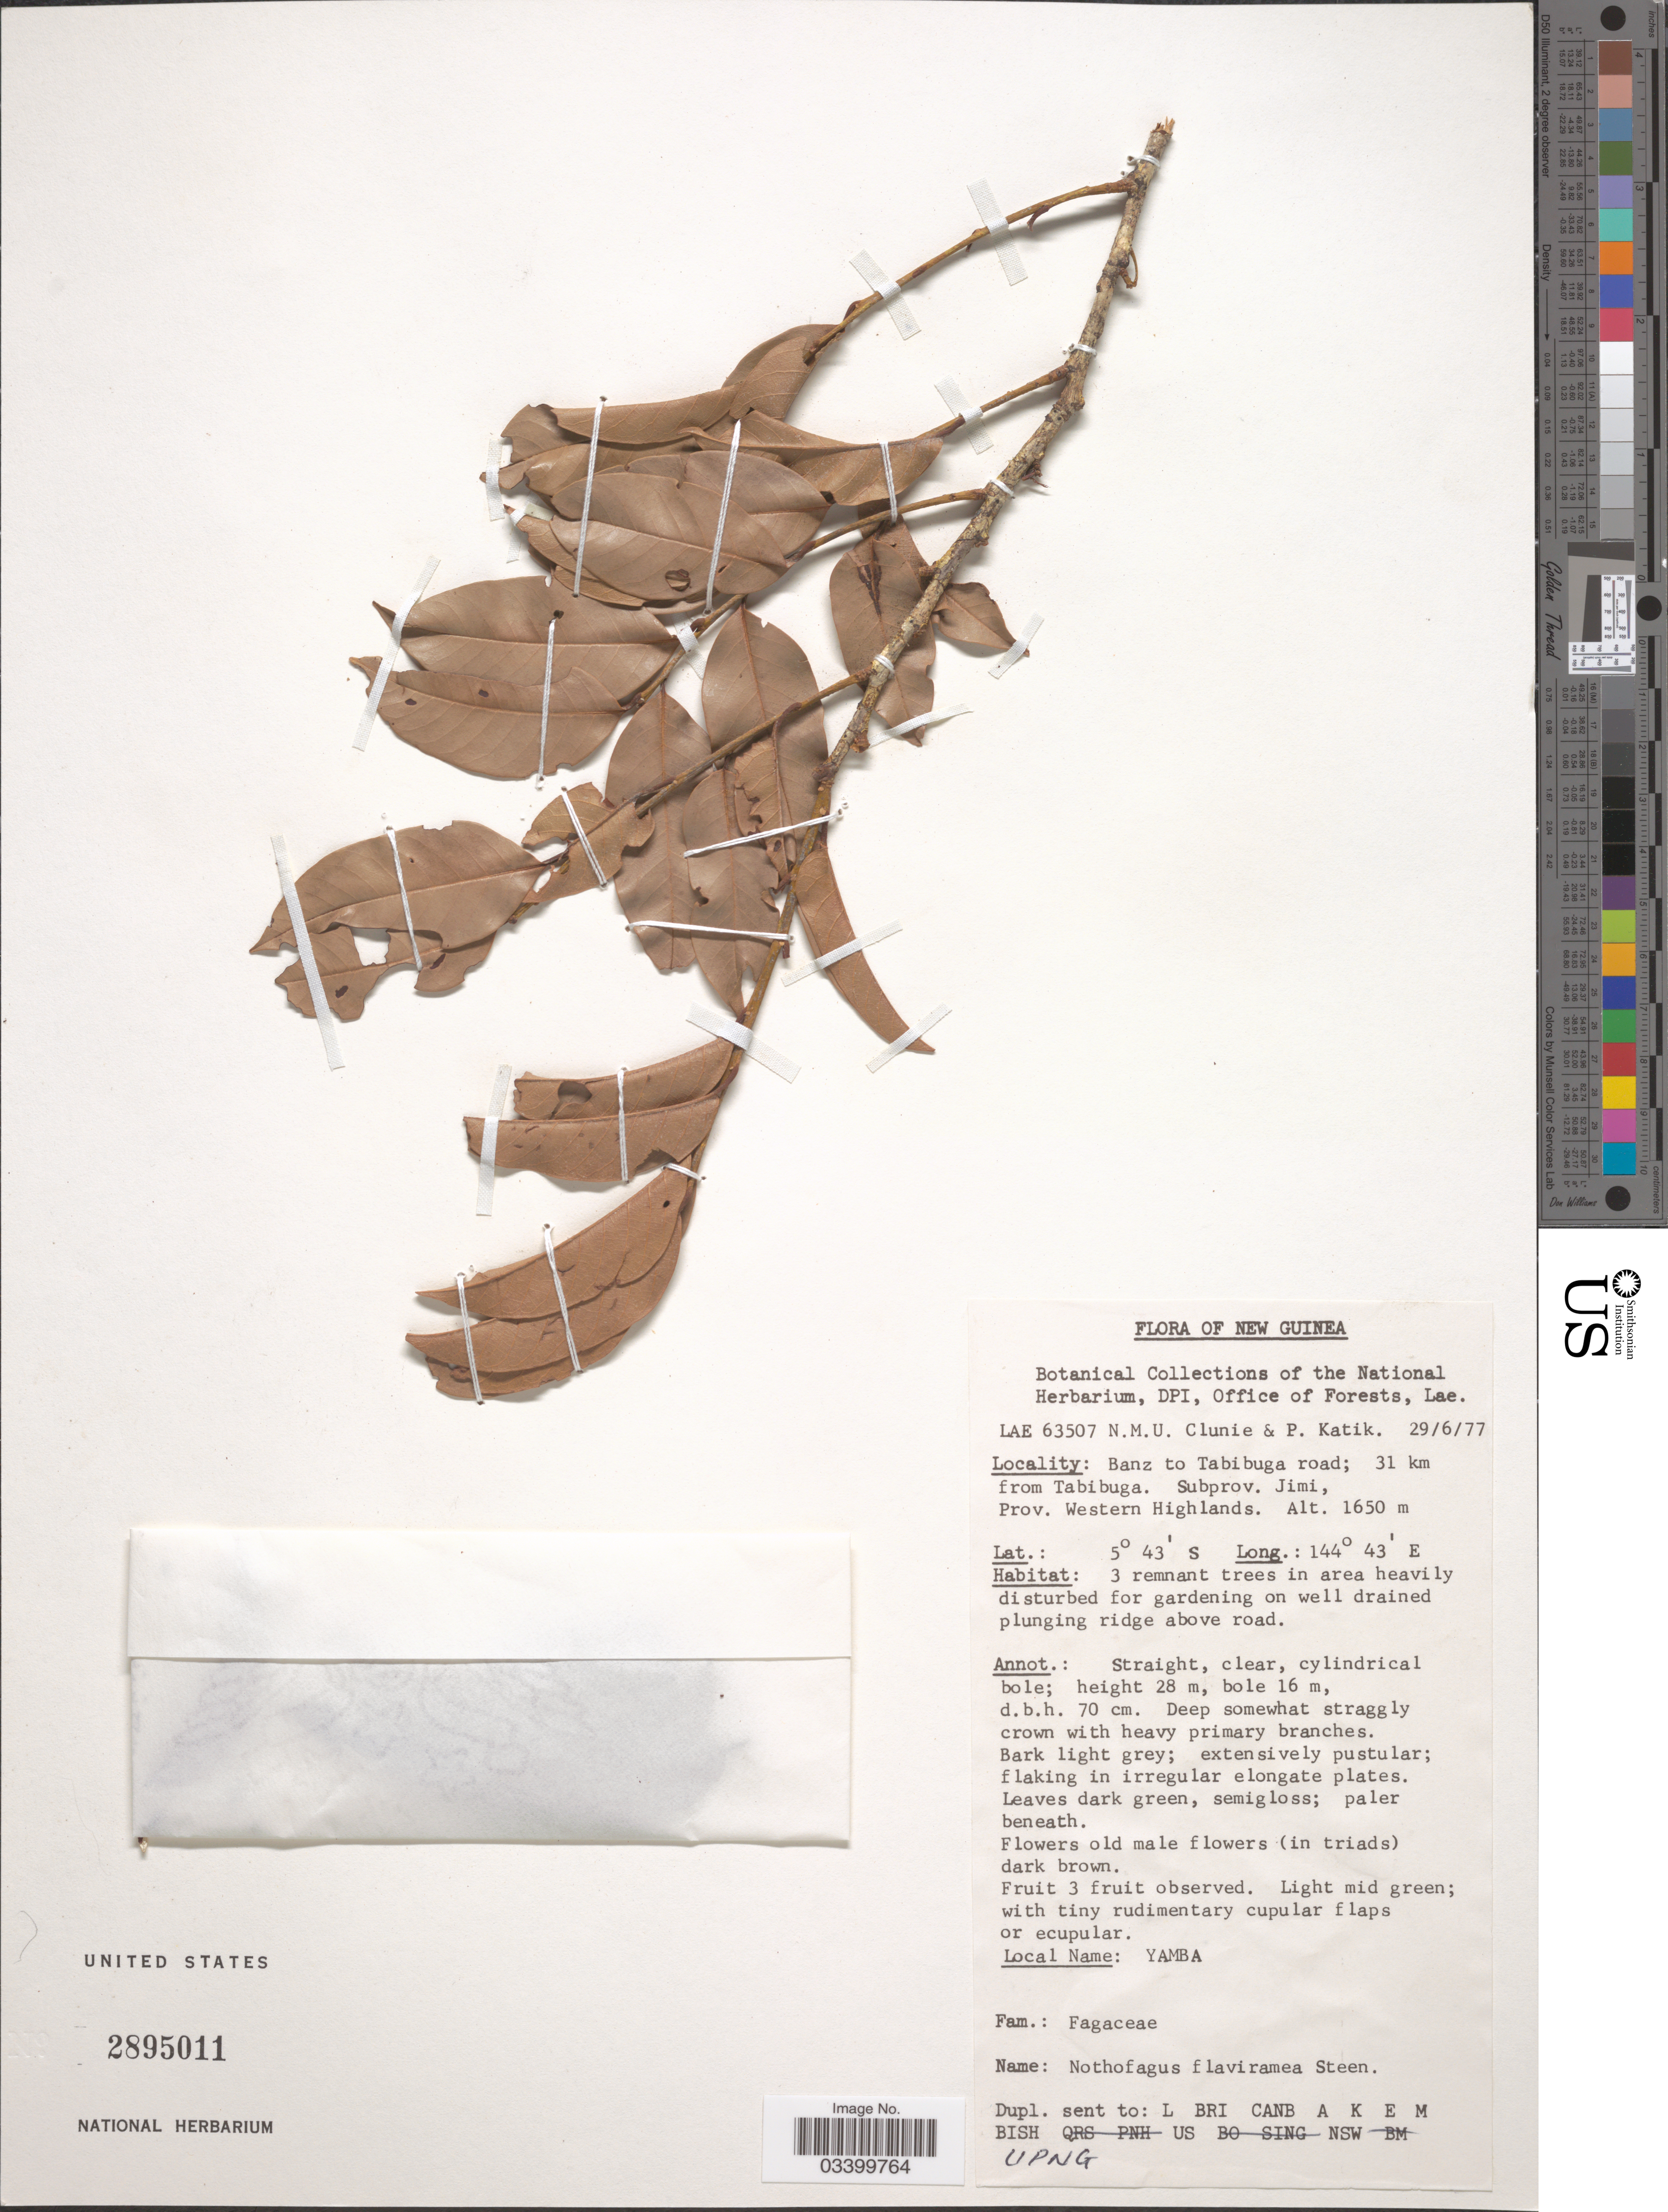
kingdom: Plantae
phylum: Tracheophyta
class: Magnoliopsida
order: Fagales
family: Nothofagaceae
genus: Nothofagus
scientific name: Nothofagus flaviramea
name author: Steenis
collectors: N.M.U. Clunie & P. Katik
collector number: LAE 63507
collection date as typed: Transcribed d/m/y: 29/6/77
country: Papua New Guinea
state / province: Western Highlands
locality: New Guinea. Banz to Tabibuga road; 31 km from Tabibuga. Subprov. Jimi.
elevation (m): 1650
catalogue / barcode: US 2895011